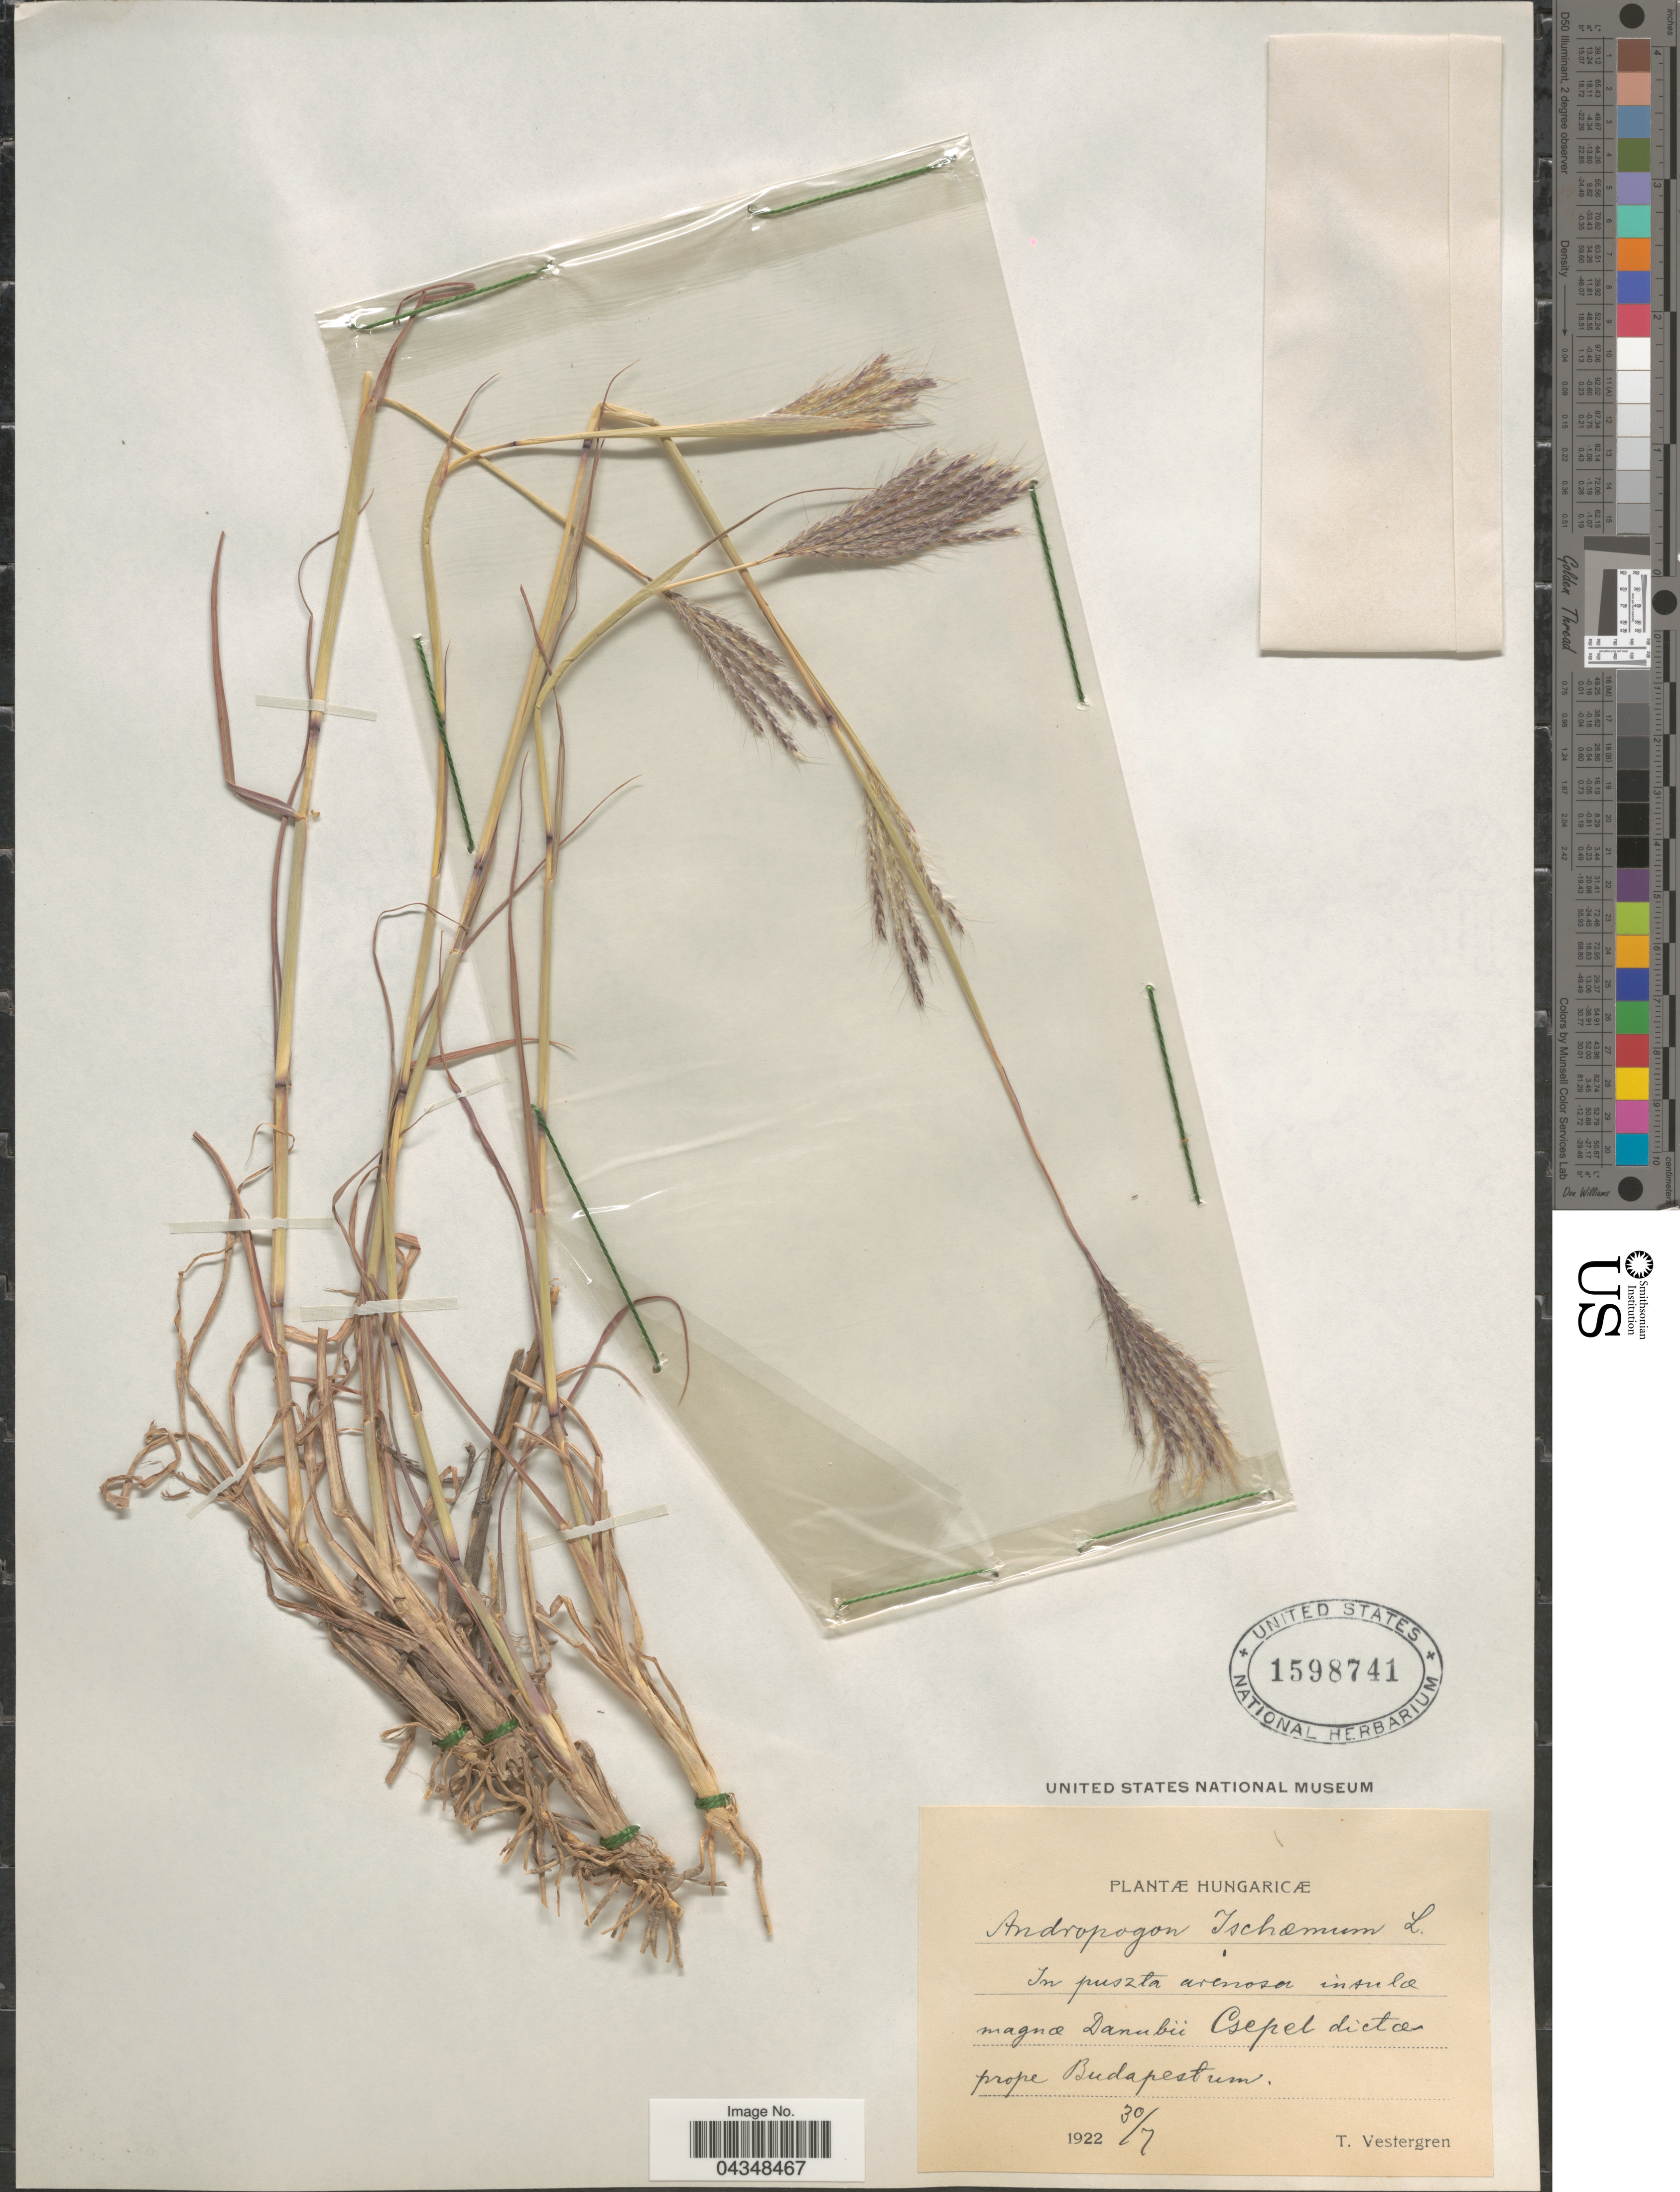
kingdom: Plantae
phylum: Tracheophyta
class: Liliopsida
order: Poales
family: Poaceae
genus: Bothriochloa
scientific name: Bothriochloa ischaemum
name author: (L.) Keng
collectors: T. Vestergren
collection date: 1922-07-30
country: Hungary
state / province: Budapest, Capital District of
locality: In puszta arenosa insula magna Danubü Csepel dictae prope Budapestrum.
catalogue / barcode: US 1598741